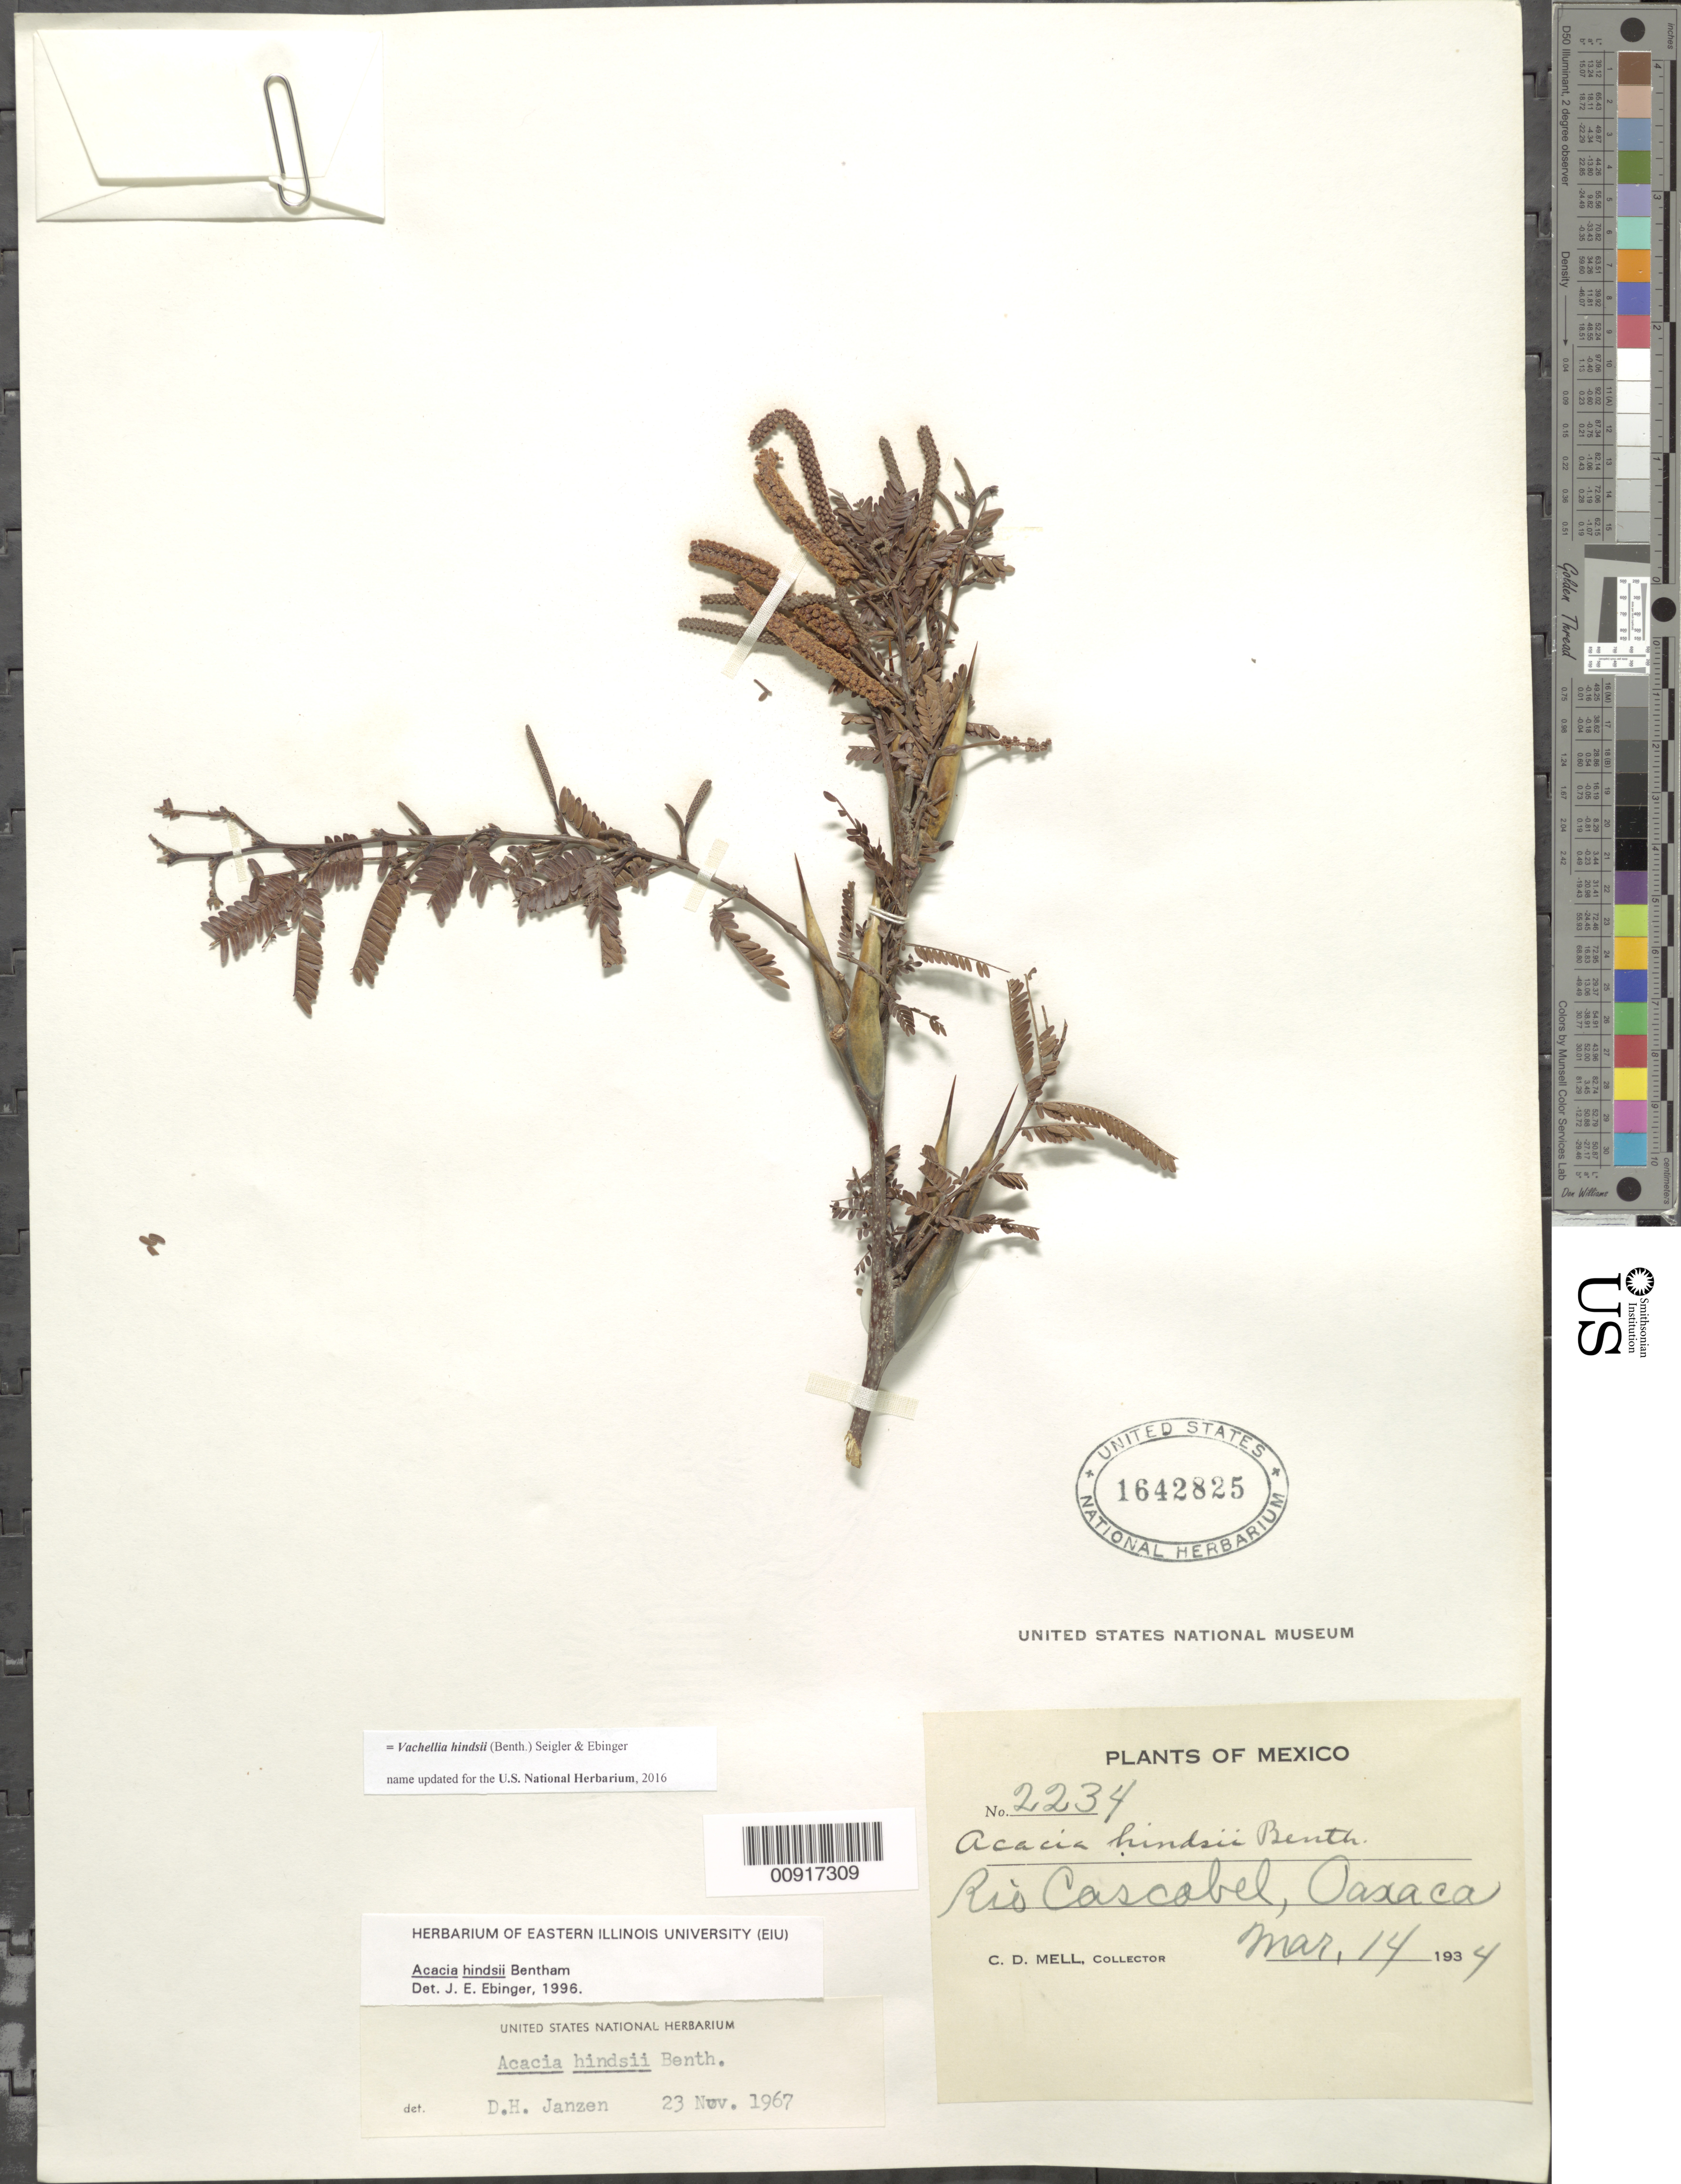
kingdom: Plantae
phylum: Tracheophyta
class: Magnoliopsida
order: Fabales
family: Fabaceae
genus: Vachellia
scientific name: Vachellia hindsii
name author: (Benth.) Seigler & Ebinger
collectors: C. D. Mell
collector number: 2234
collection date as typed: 14 Mar 1934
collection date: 1934-03-14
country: Mexico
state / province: Oaxaca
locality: Río Cascabel, Oaxaca.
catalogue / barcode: US 1642825